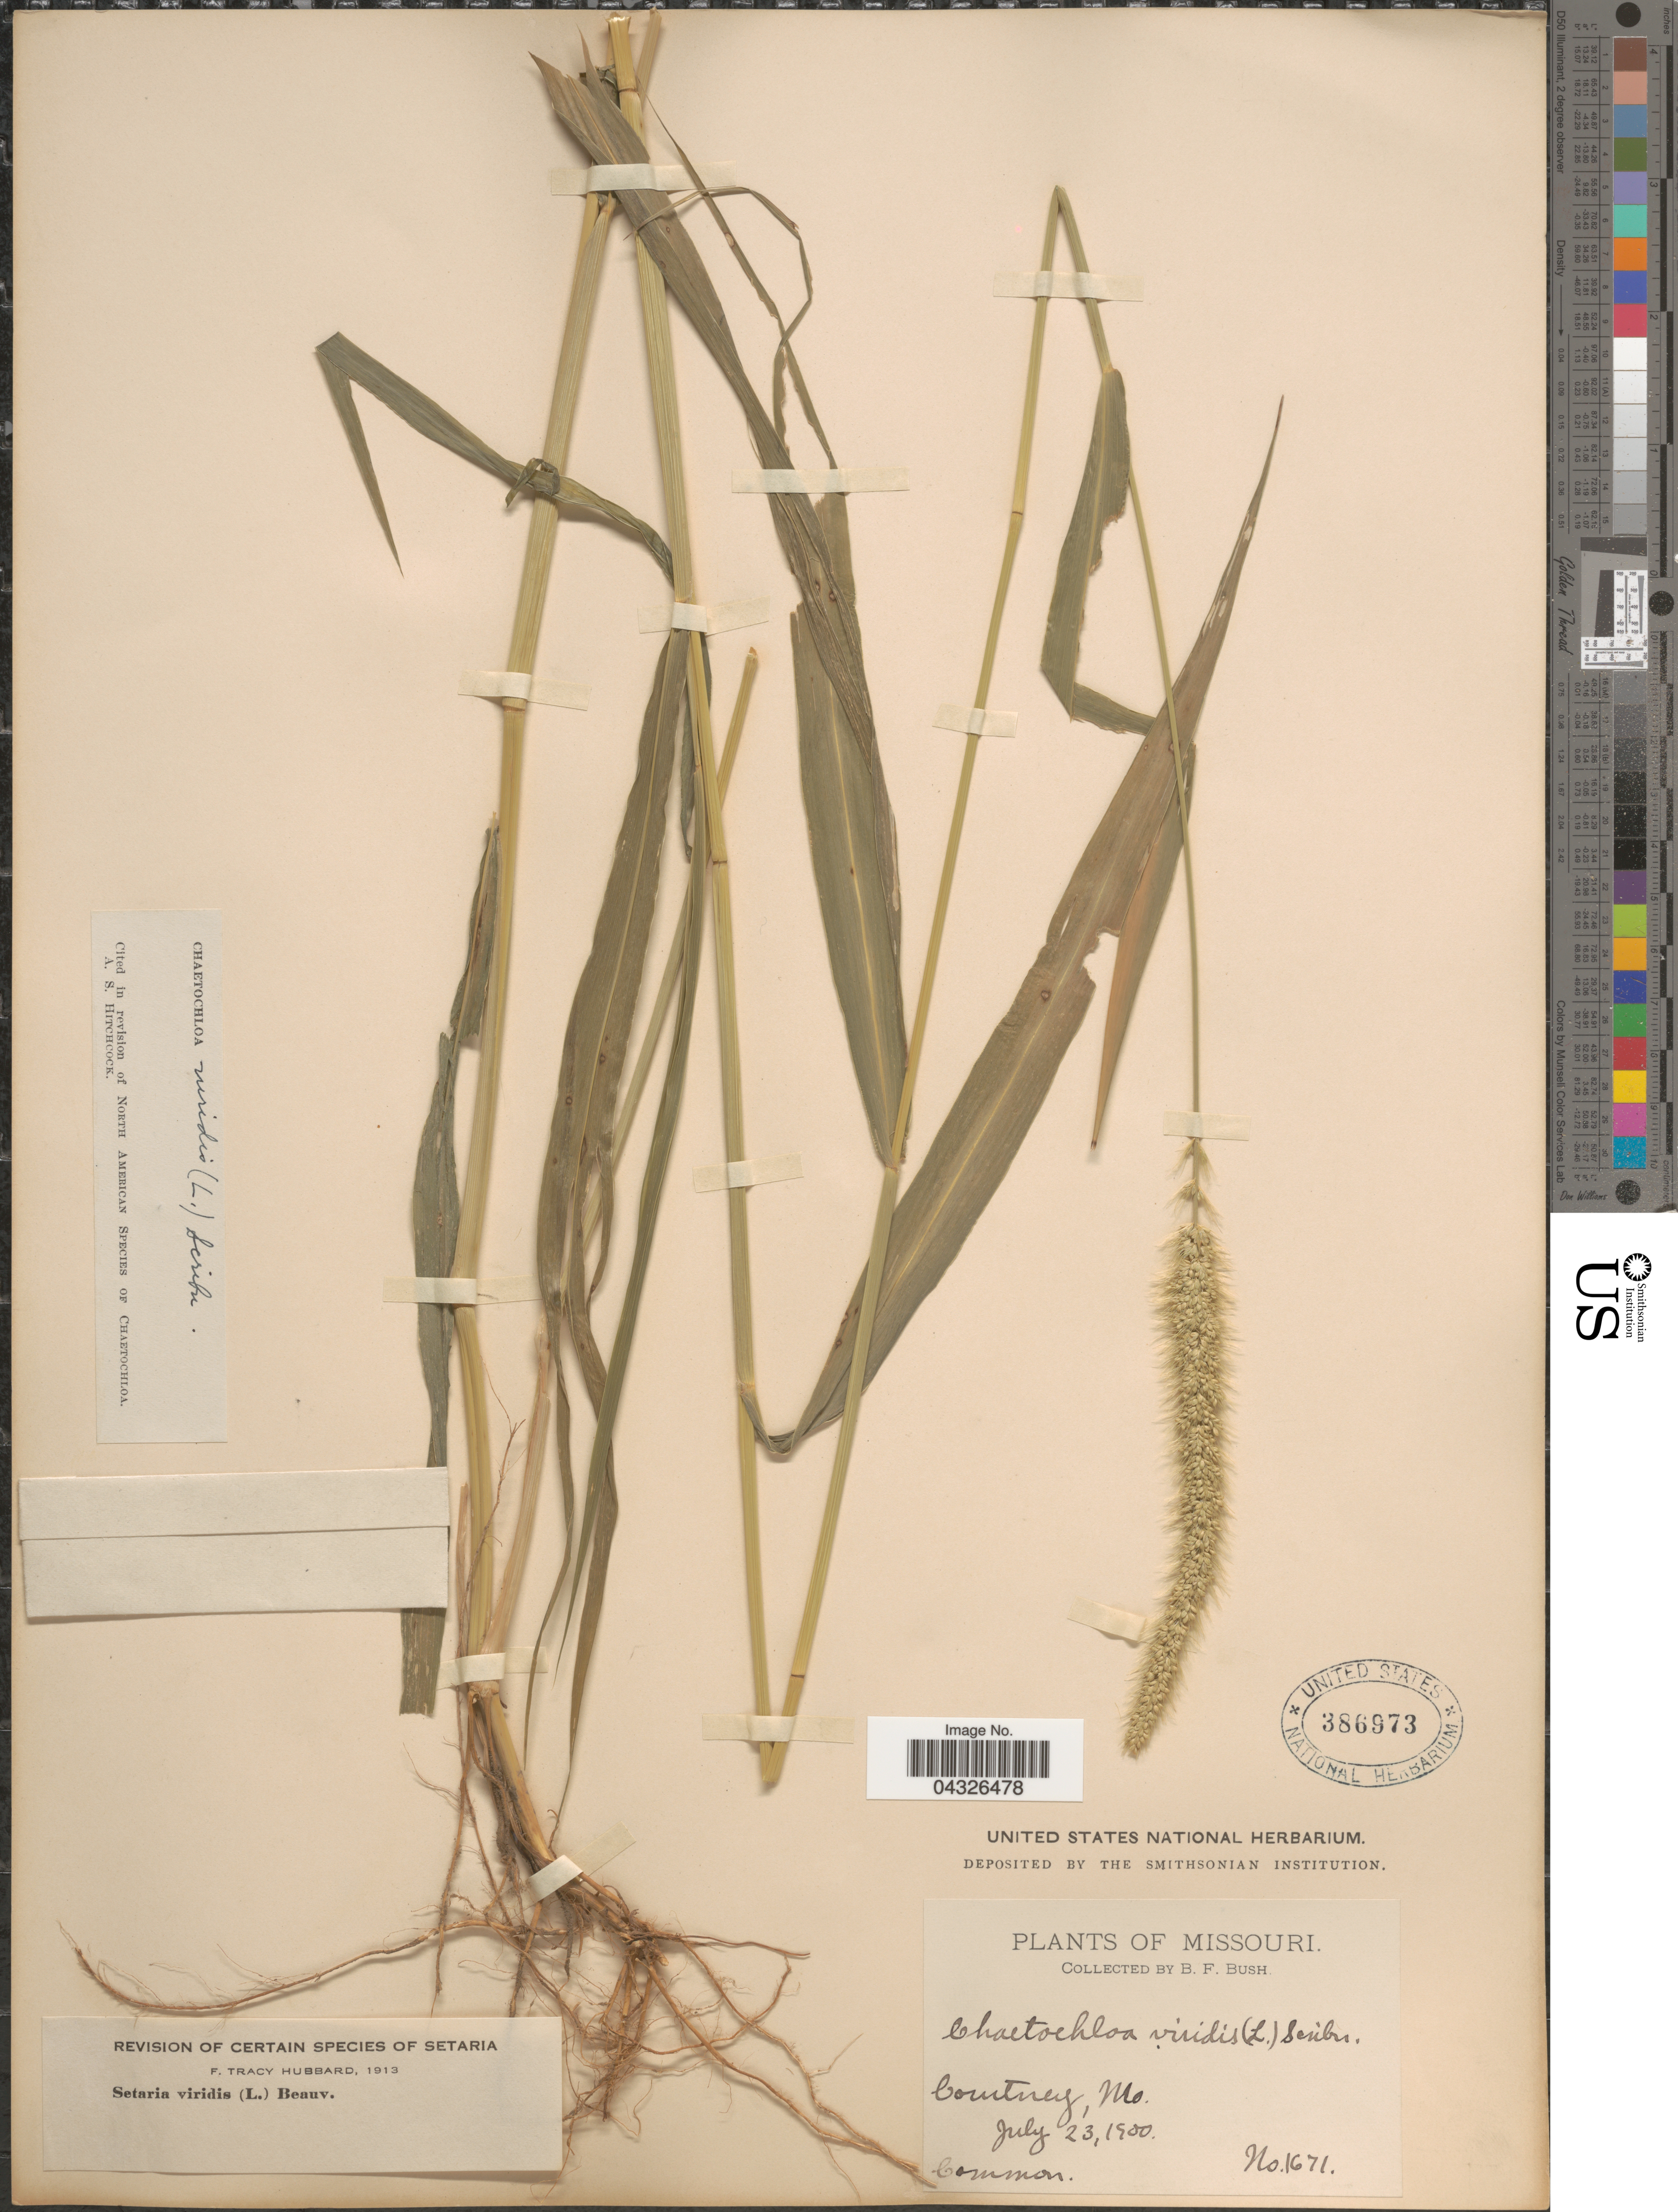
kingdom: Plantae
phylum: Tracheophyta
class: Liliopsida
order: Poales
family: Poaceae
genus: Setaria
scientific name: Setaria viridis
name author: (L.) P. Beauv.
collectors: B. F. Bush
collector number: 1671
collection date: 1900-07-23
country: United States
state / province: Missouri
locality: Courtney.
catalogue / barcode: US 386973